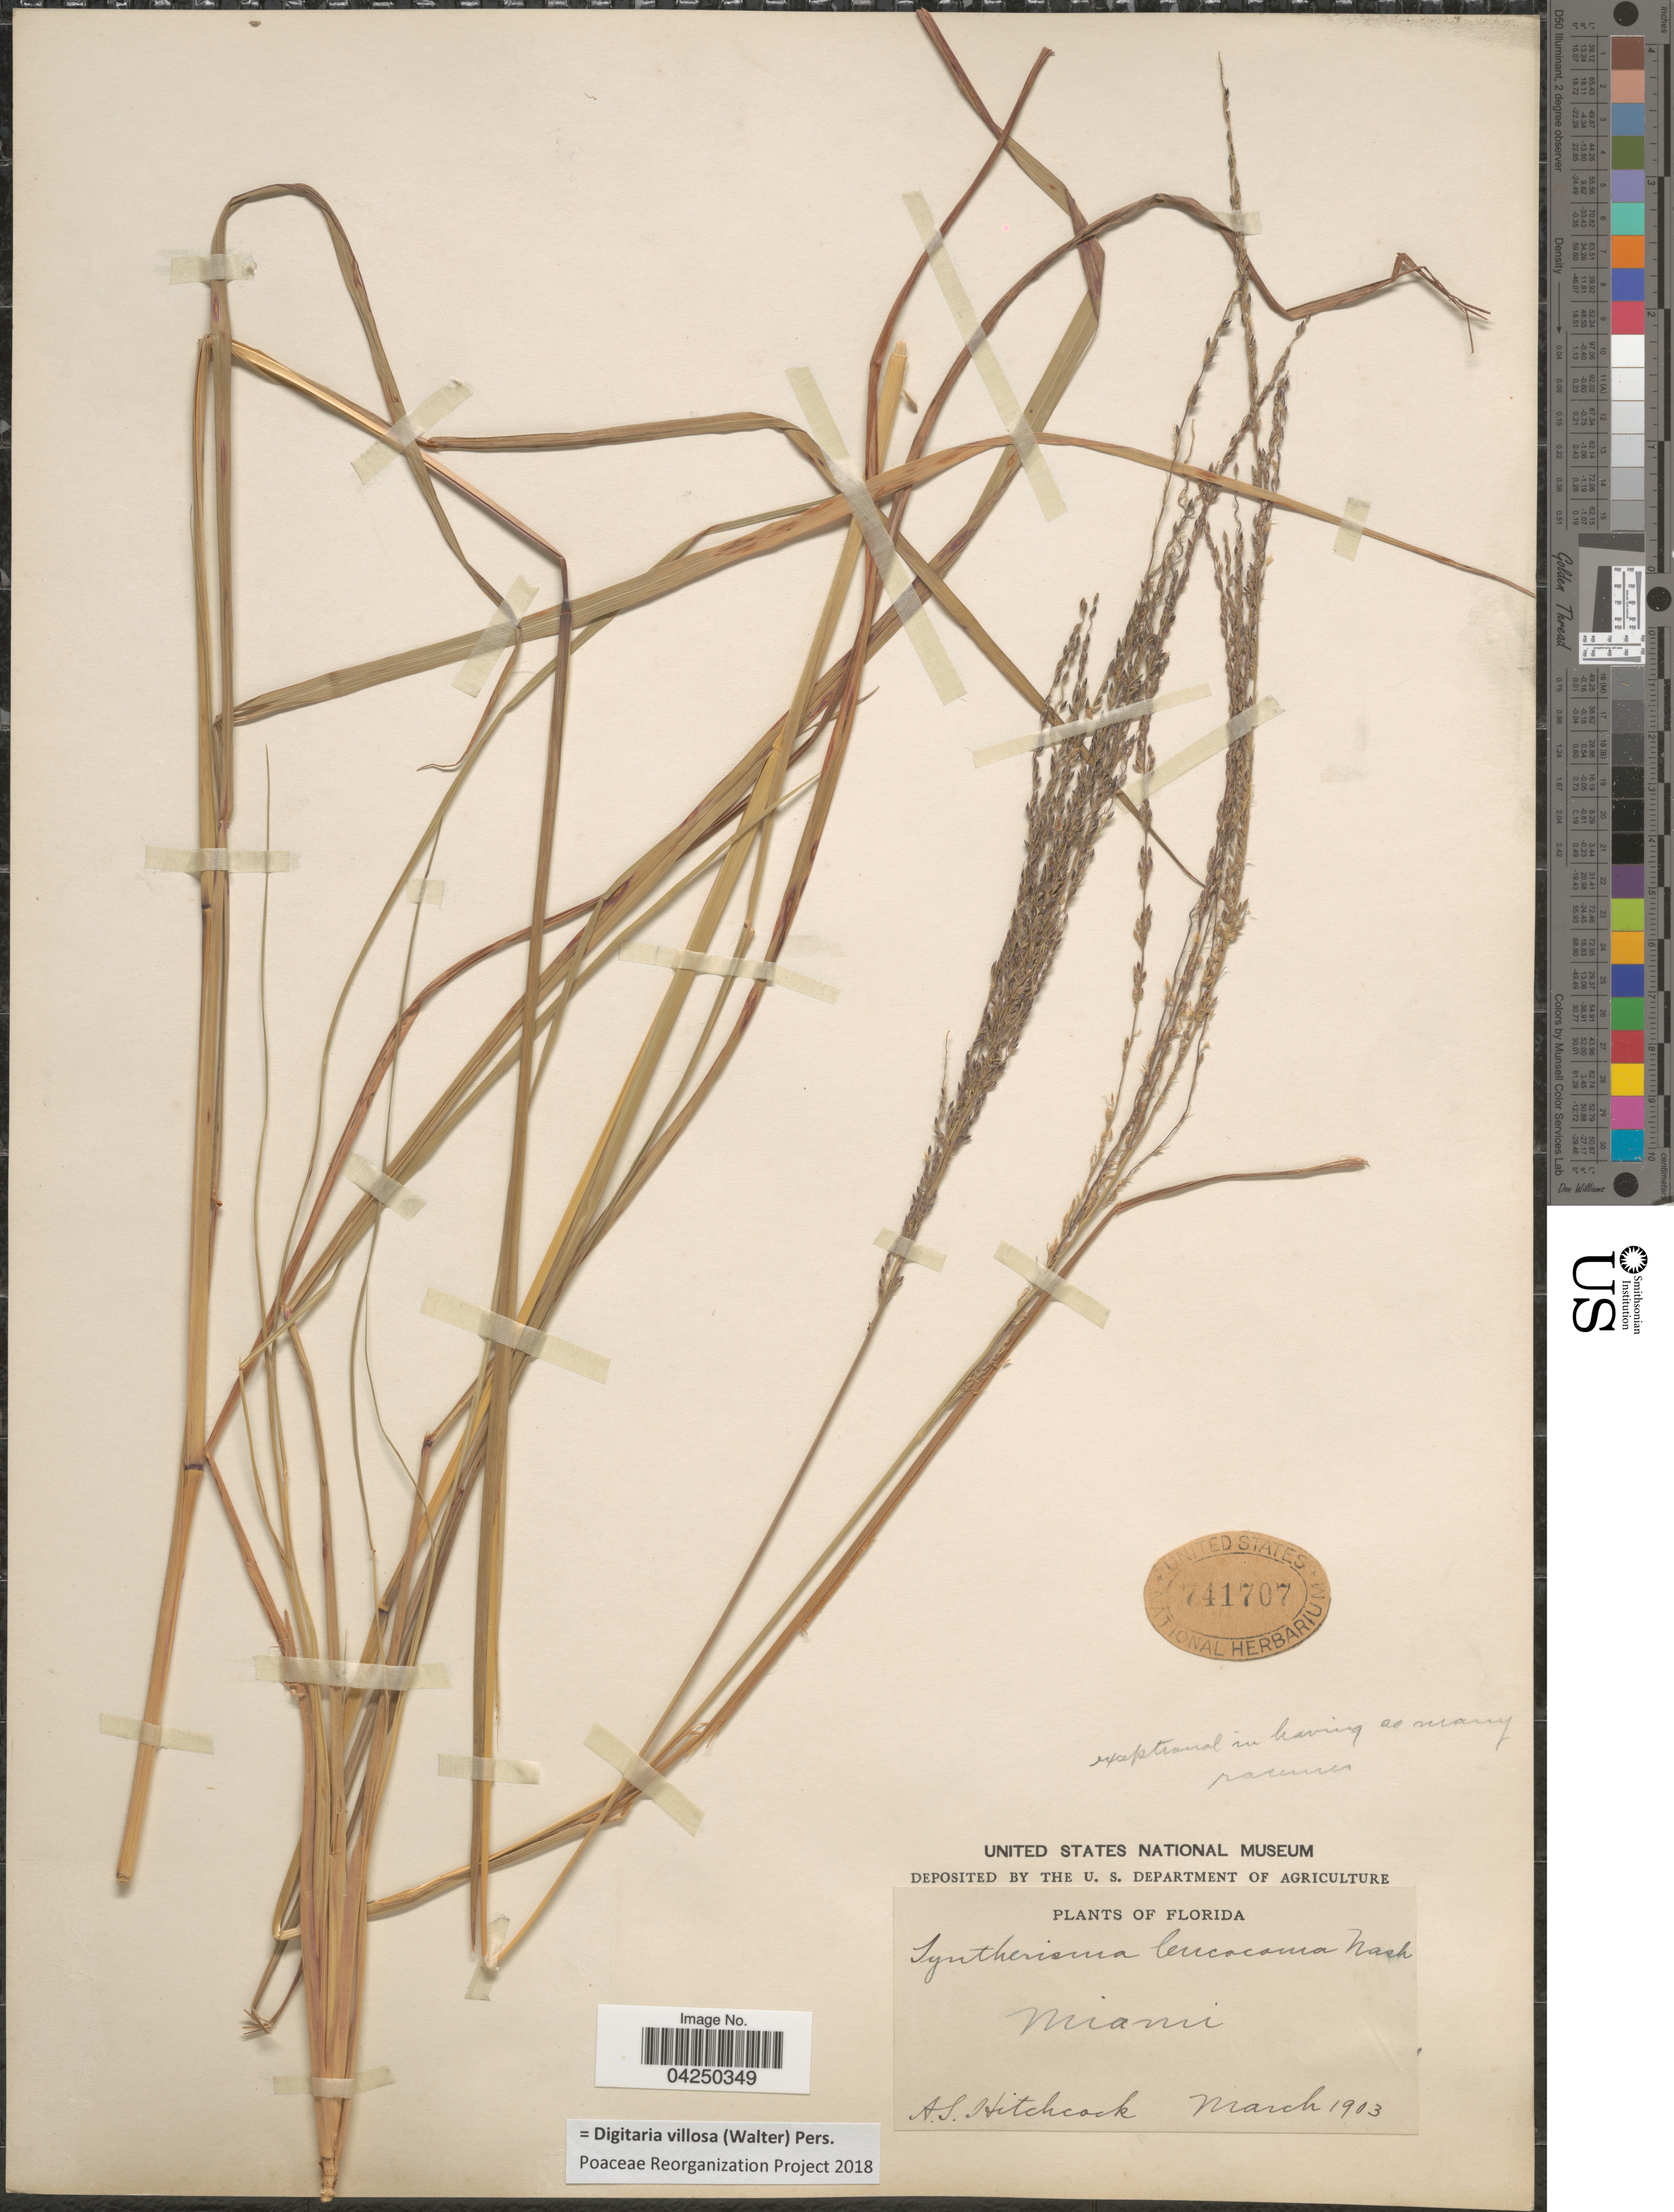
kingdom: Plantae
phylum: Tracheophyta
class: Liliopsida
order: Poales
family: Poaceae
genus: Digitaria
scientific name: Digitaria villosa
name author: (Walter) Pers.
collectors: A. S. Hitchcock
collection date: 1903-03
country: United States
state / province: Florida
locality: Miami.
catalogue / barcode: US 741707